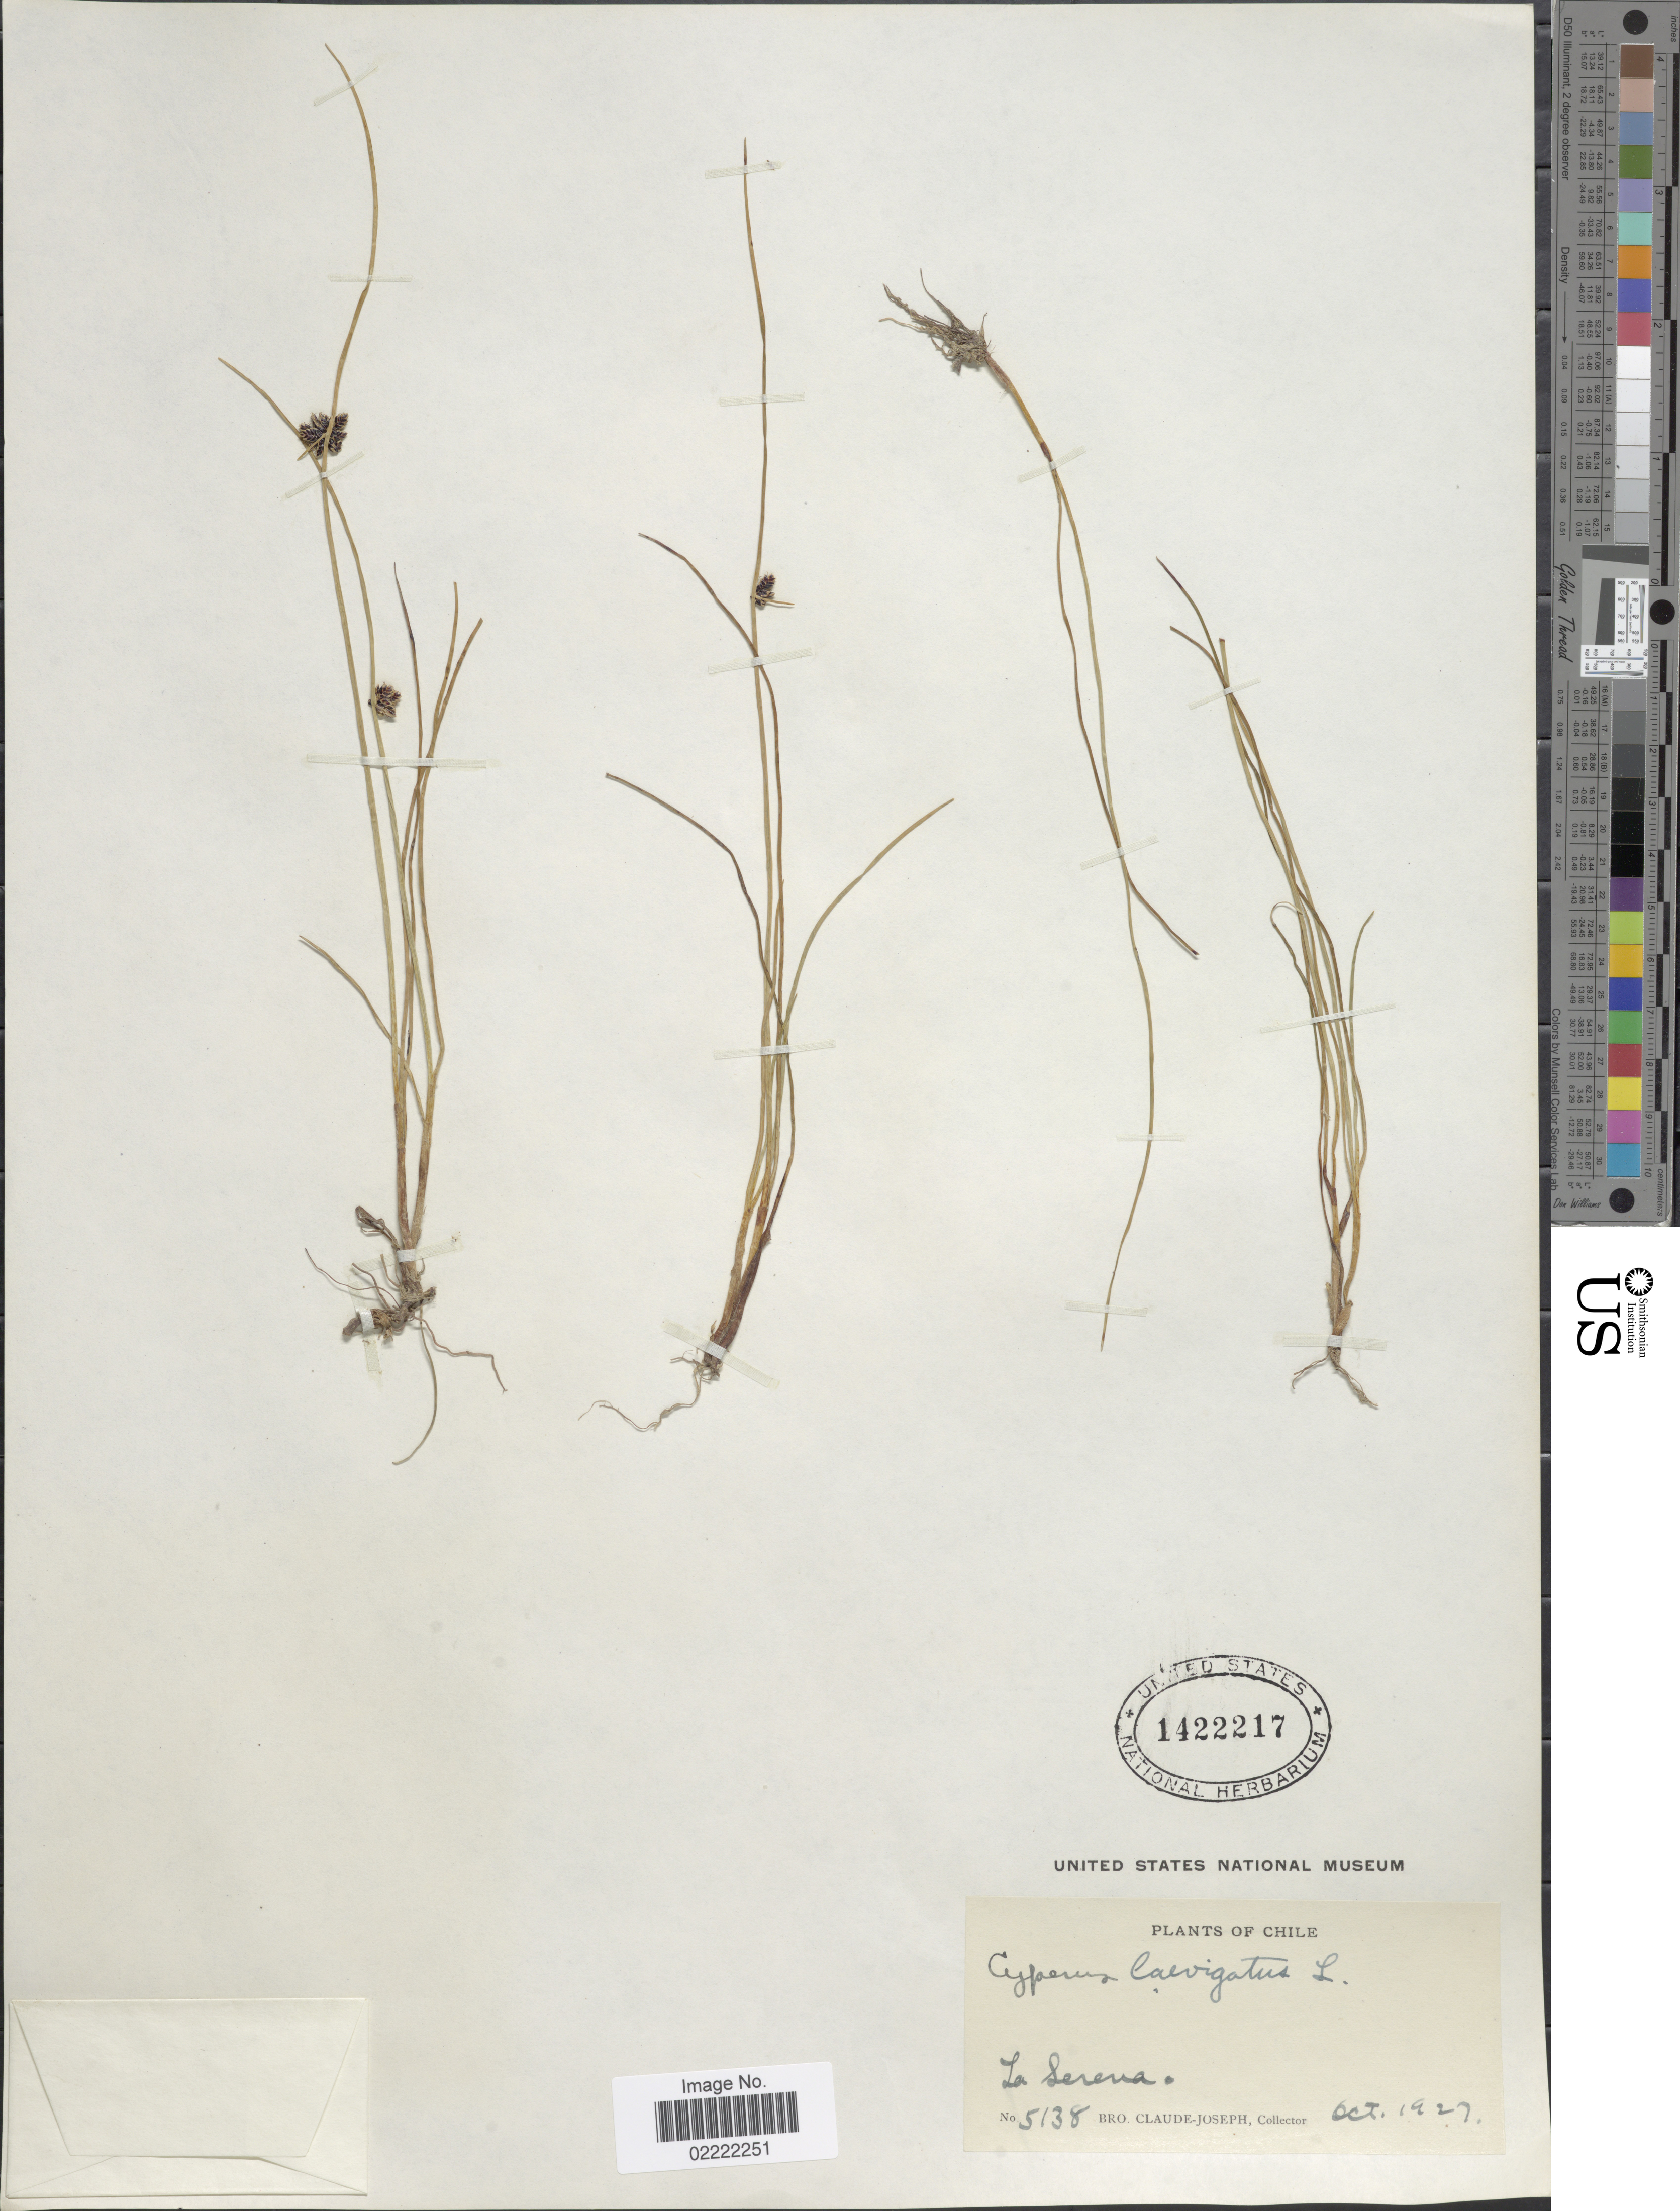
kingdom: Plantae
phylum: Tracheophyta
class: Liliopsida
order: Poales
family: Cyperaceae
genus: Cyperus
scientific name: Cyperus laevigatus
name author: L.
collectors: Bro. Claude-Joseph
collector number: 5138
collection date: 1927-10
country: Chile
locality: La Serena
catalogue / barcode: US 1422217